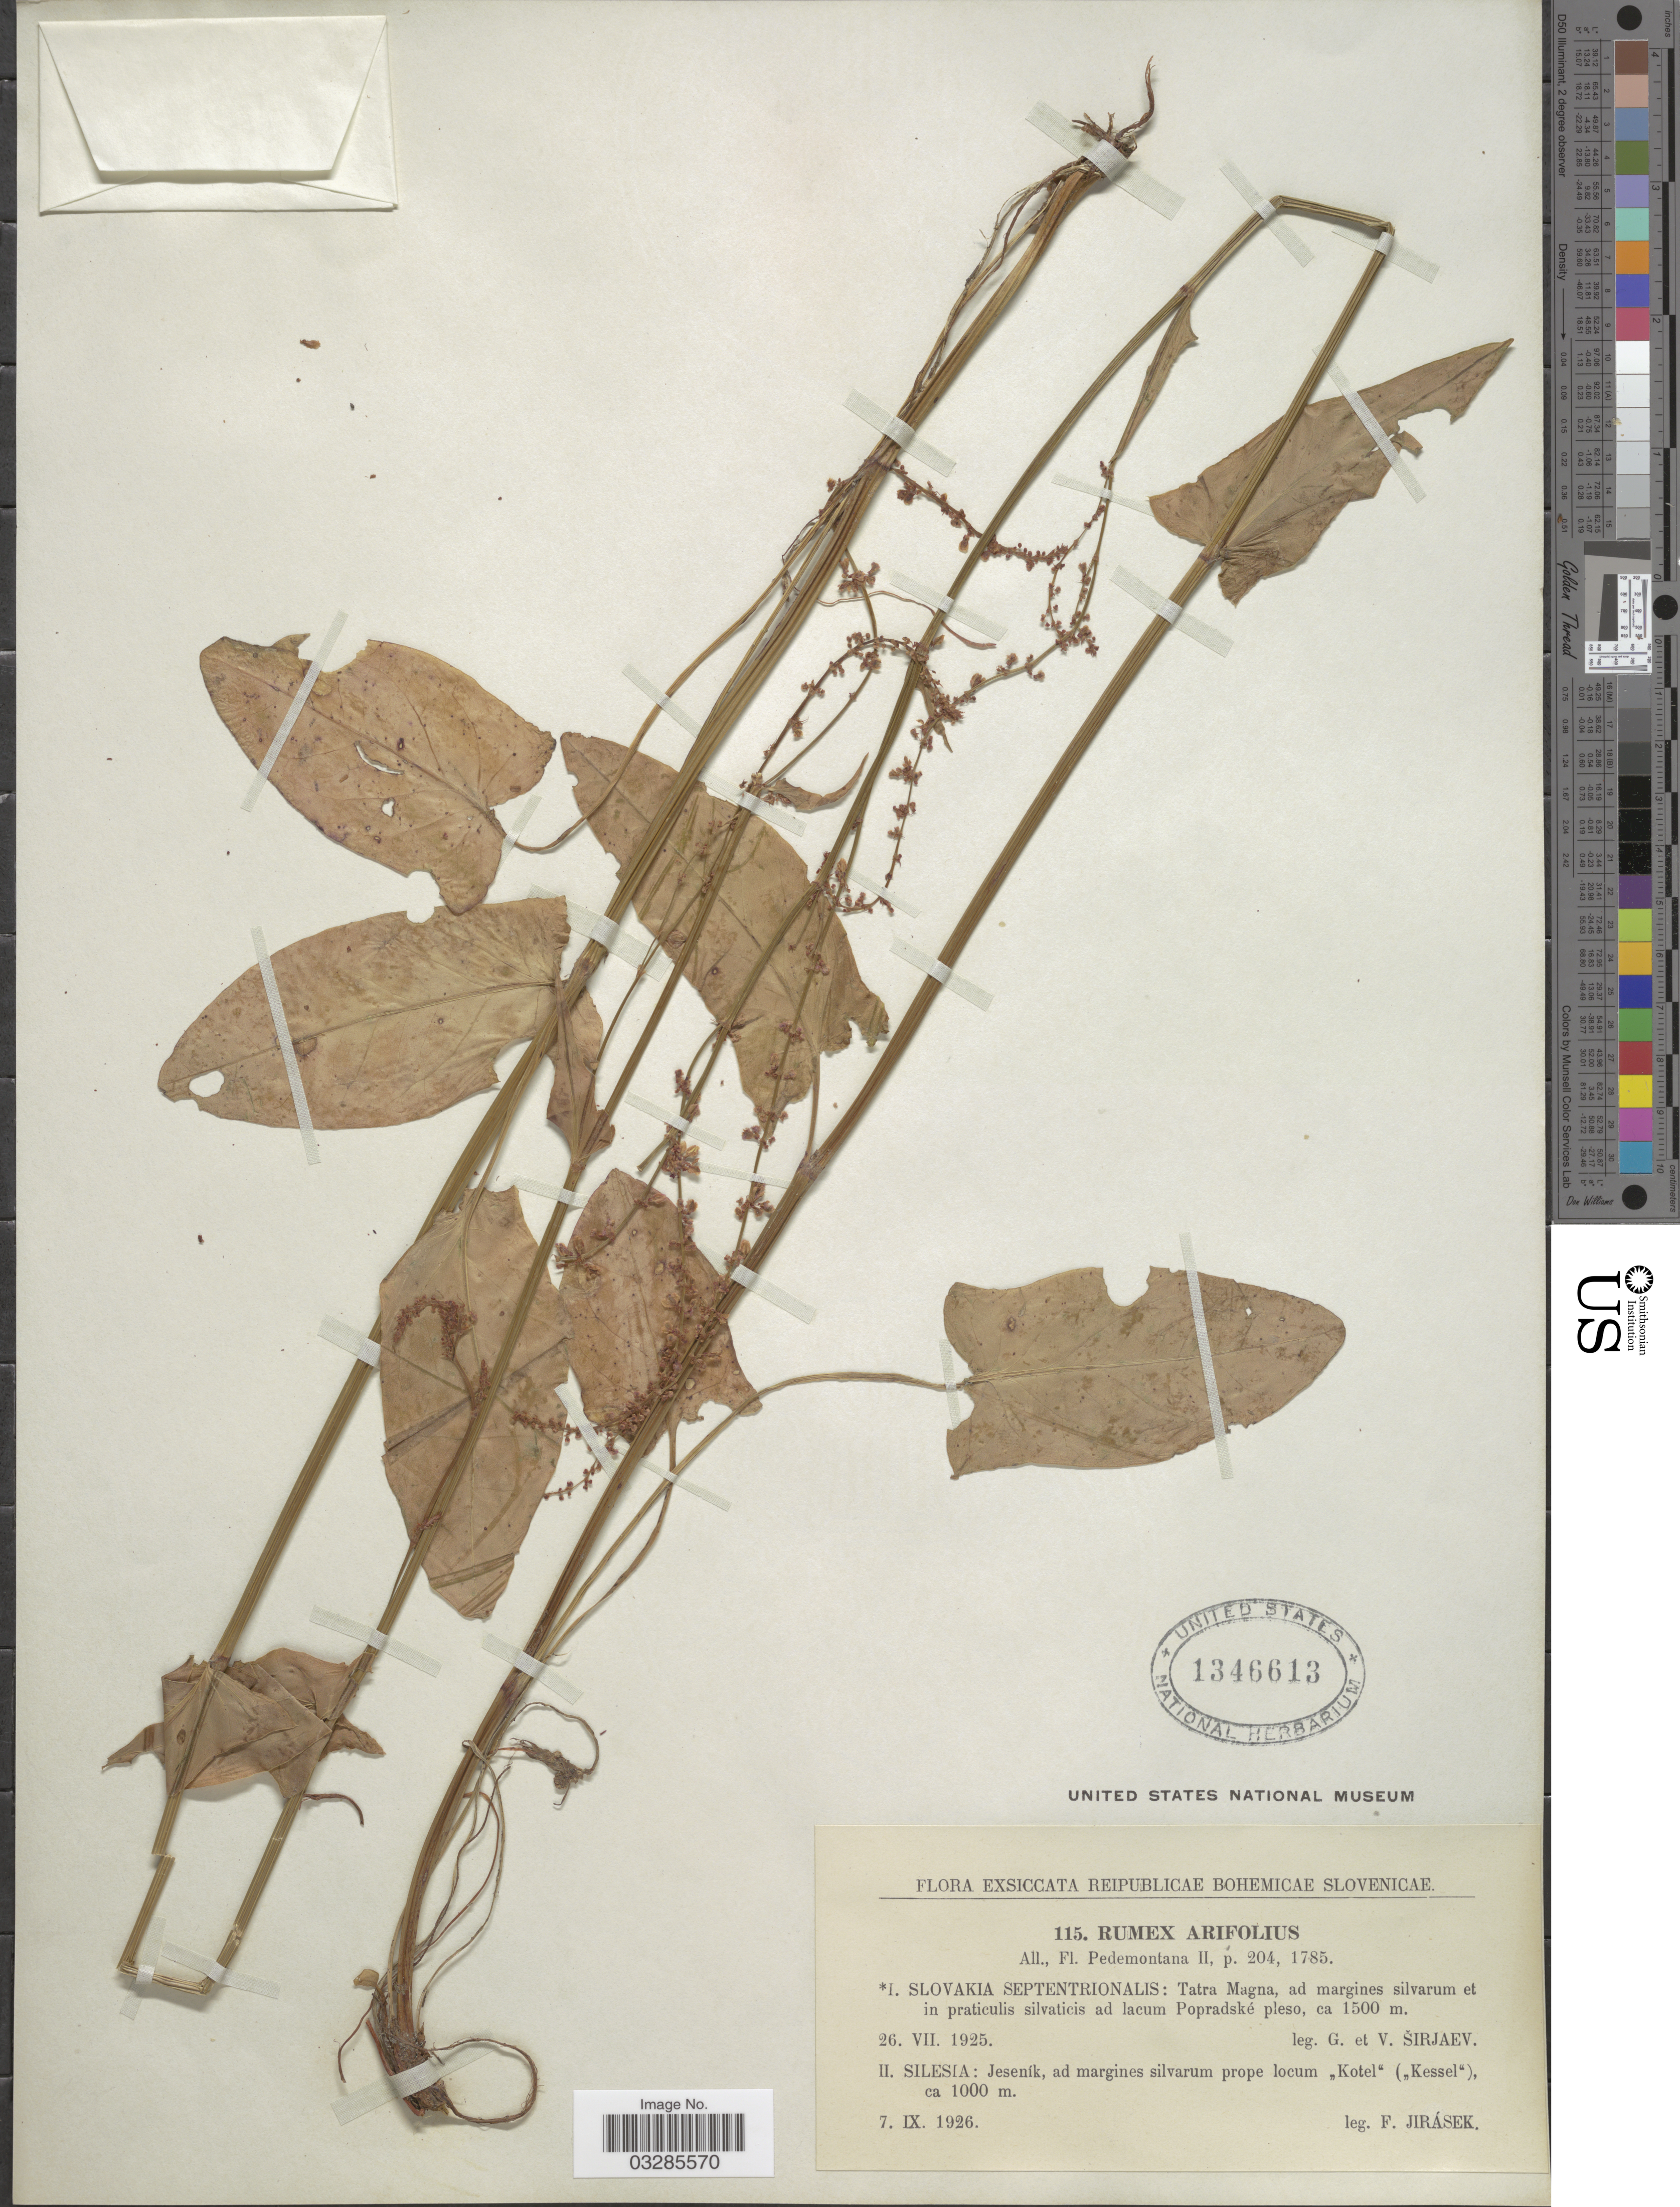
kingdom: Plantae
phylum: Tracheophyta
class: Magnoliopsida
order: Caryophyllales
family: Polygonaceae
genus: Rumex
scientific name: Rumex arifolius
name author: All.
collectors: G. Sirjaev & V. Sirjaev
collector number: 115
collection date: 1925-07-26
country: Slovakia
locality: Reipublicae Bohemicae Slovenicae. Slovakia SeptentrionalisL Tatra Magna, ad margines silvarum et praticulis silvaticis ad lacum Popradské pleso.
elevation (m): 1500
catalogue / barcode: US 1346613